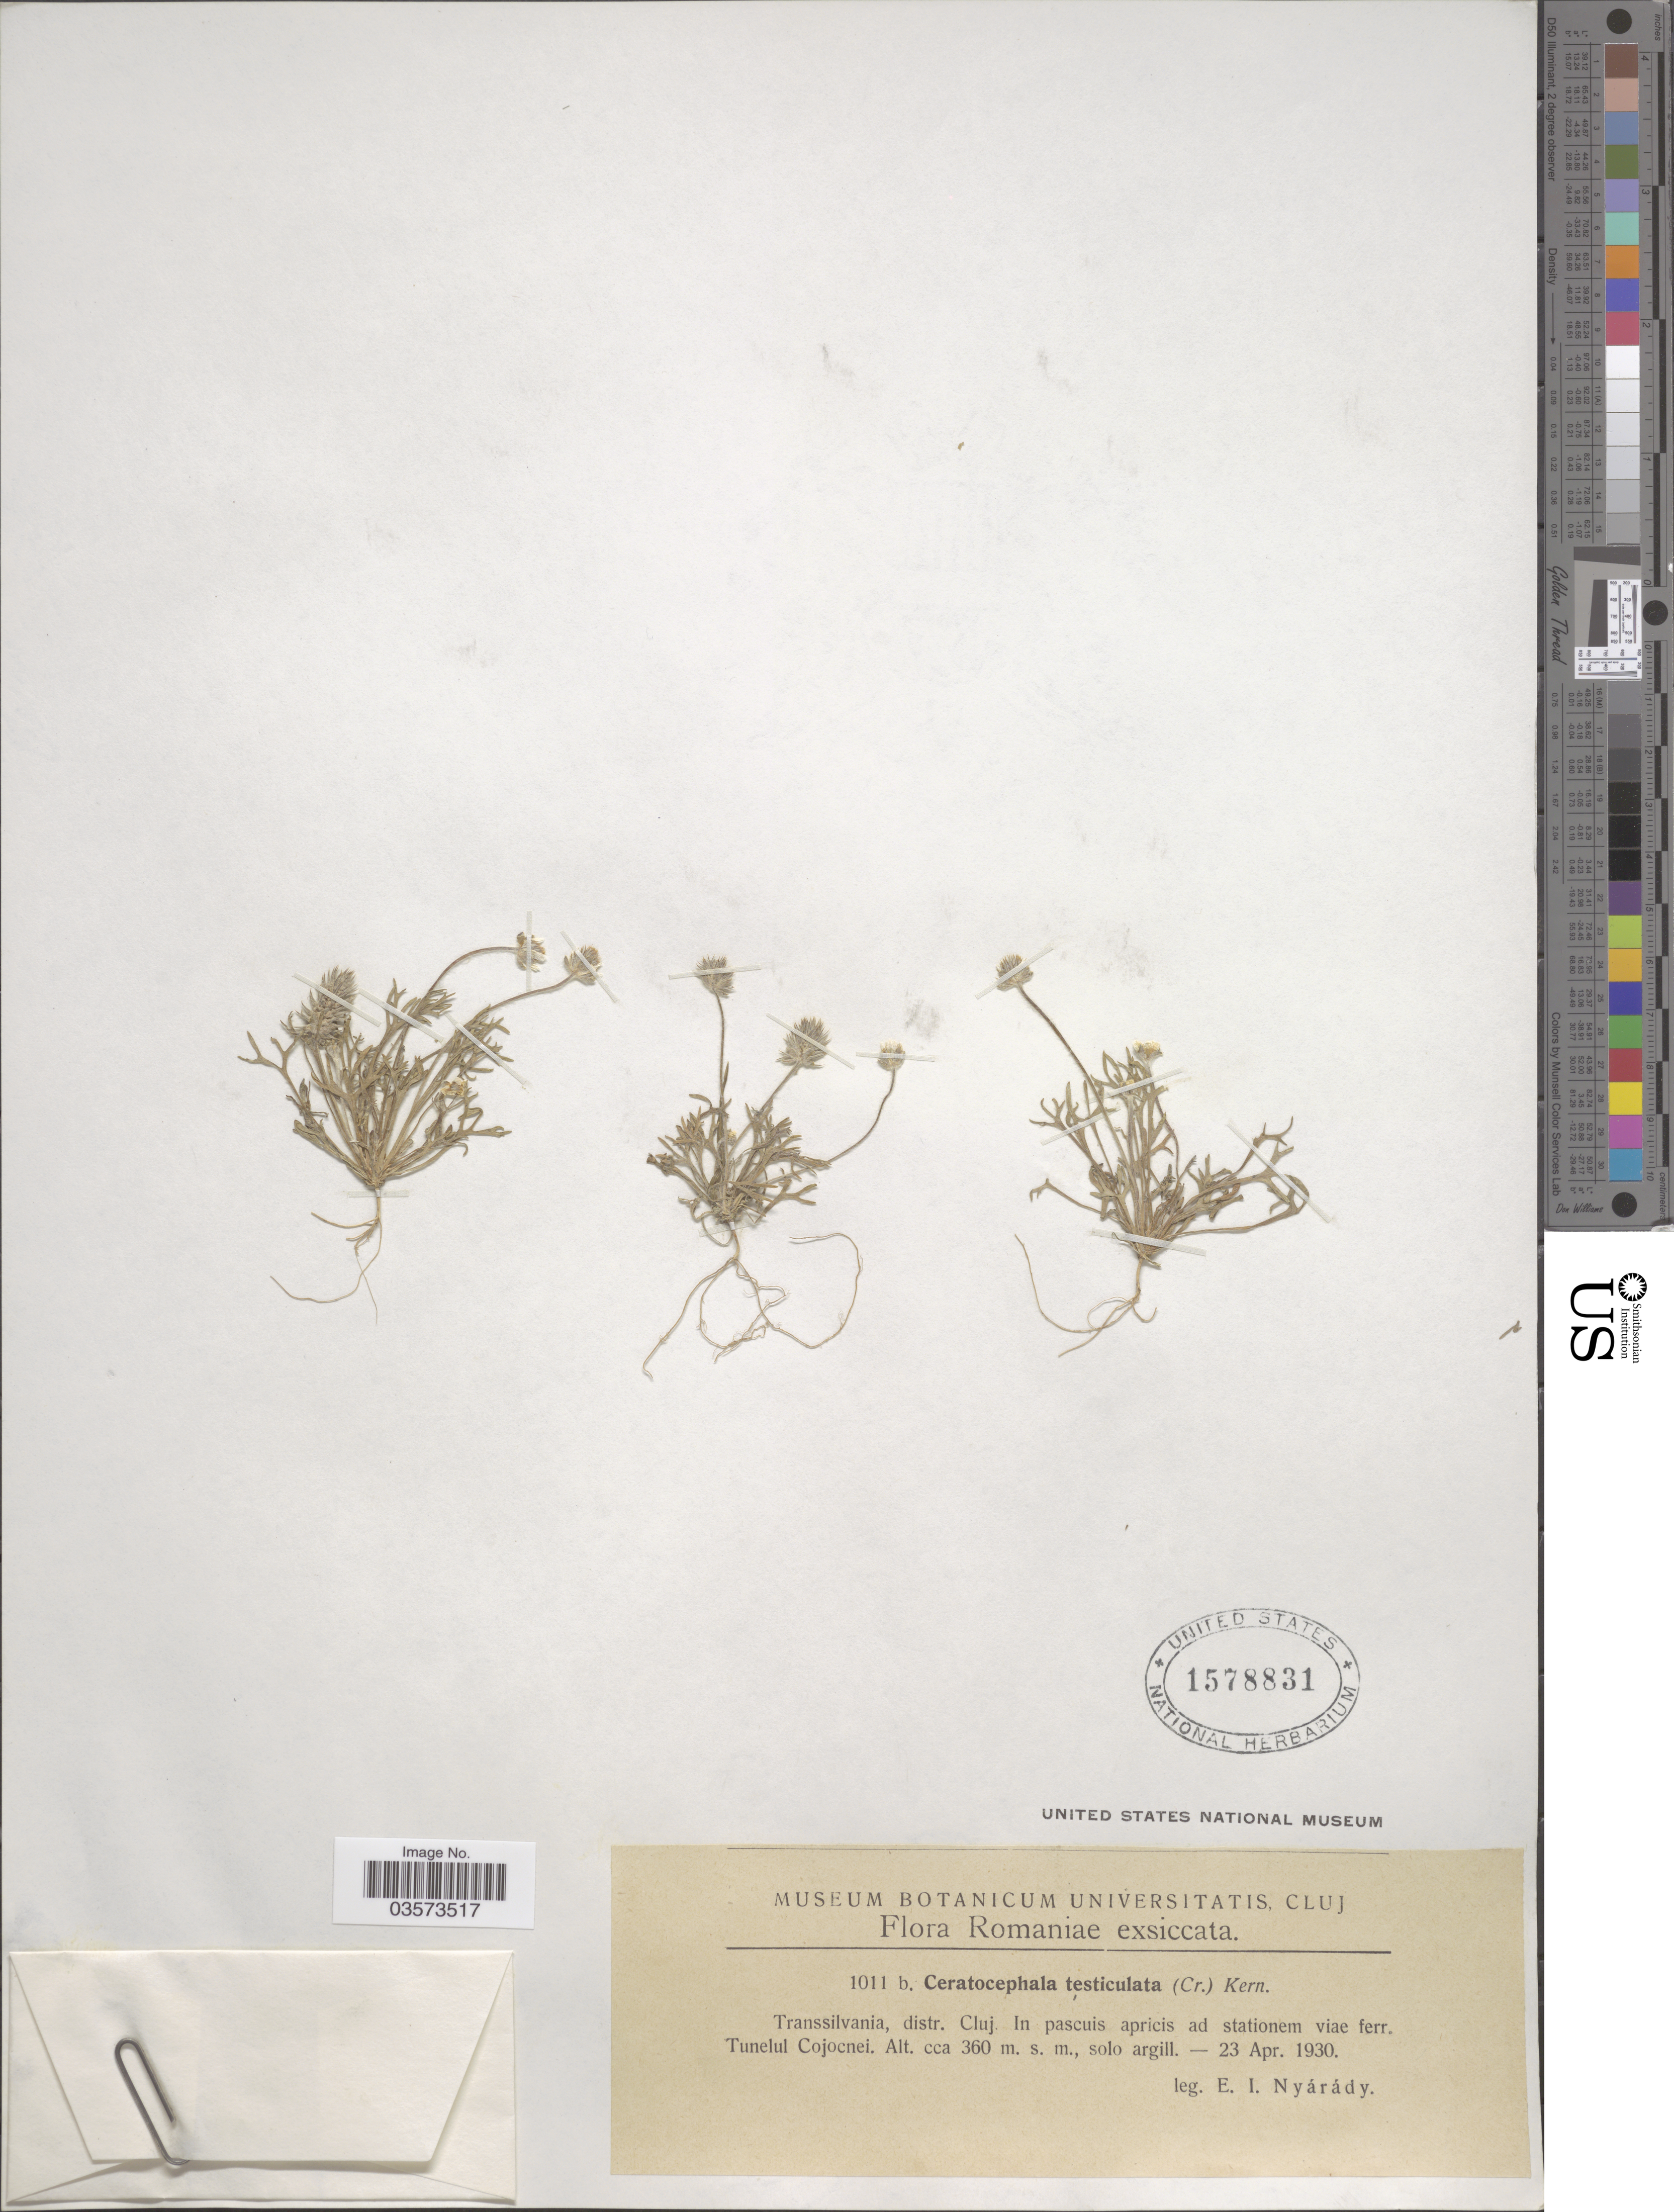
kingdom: Plantae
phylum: Tracheophyta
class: Magnoliopsida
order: Ranunculales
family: Ranunculaceae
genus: Ceratocephalus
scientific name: Ceratocephalus testiculatus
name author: (Crantz) Roth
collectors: E. Nyárády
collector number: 1011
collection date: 1930-04-23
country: Romania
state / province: Cluj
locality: Transsilvania, distr. Cluj. In pascuis apricis ad stationem viae ferr. Tunelul Cojocnei.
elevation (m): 360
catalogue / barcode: US 1578831